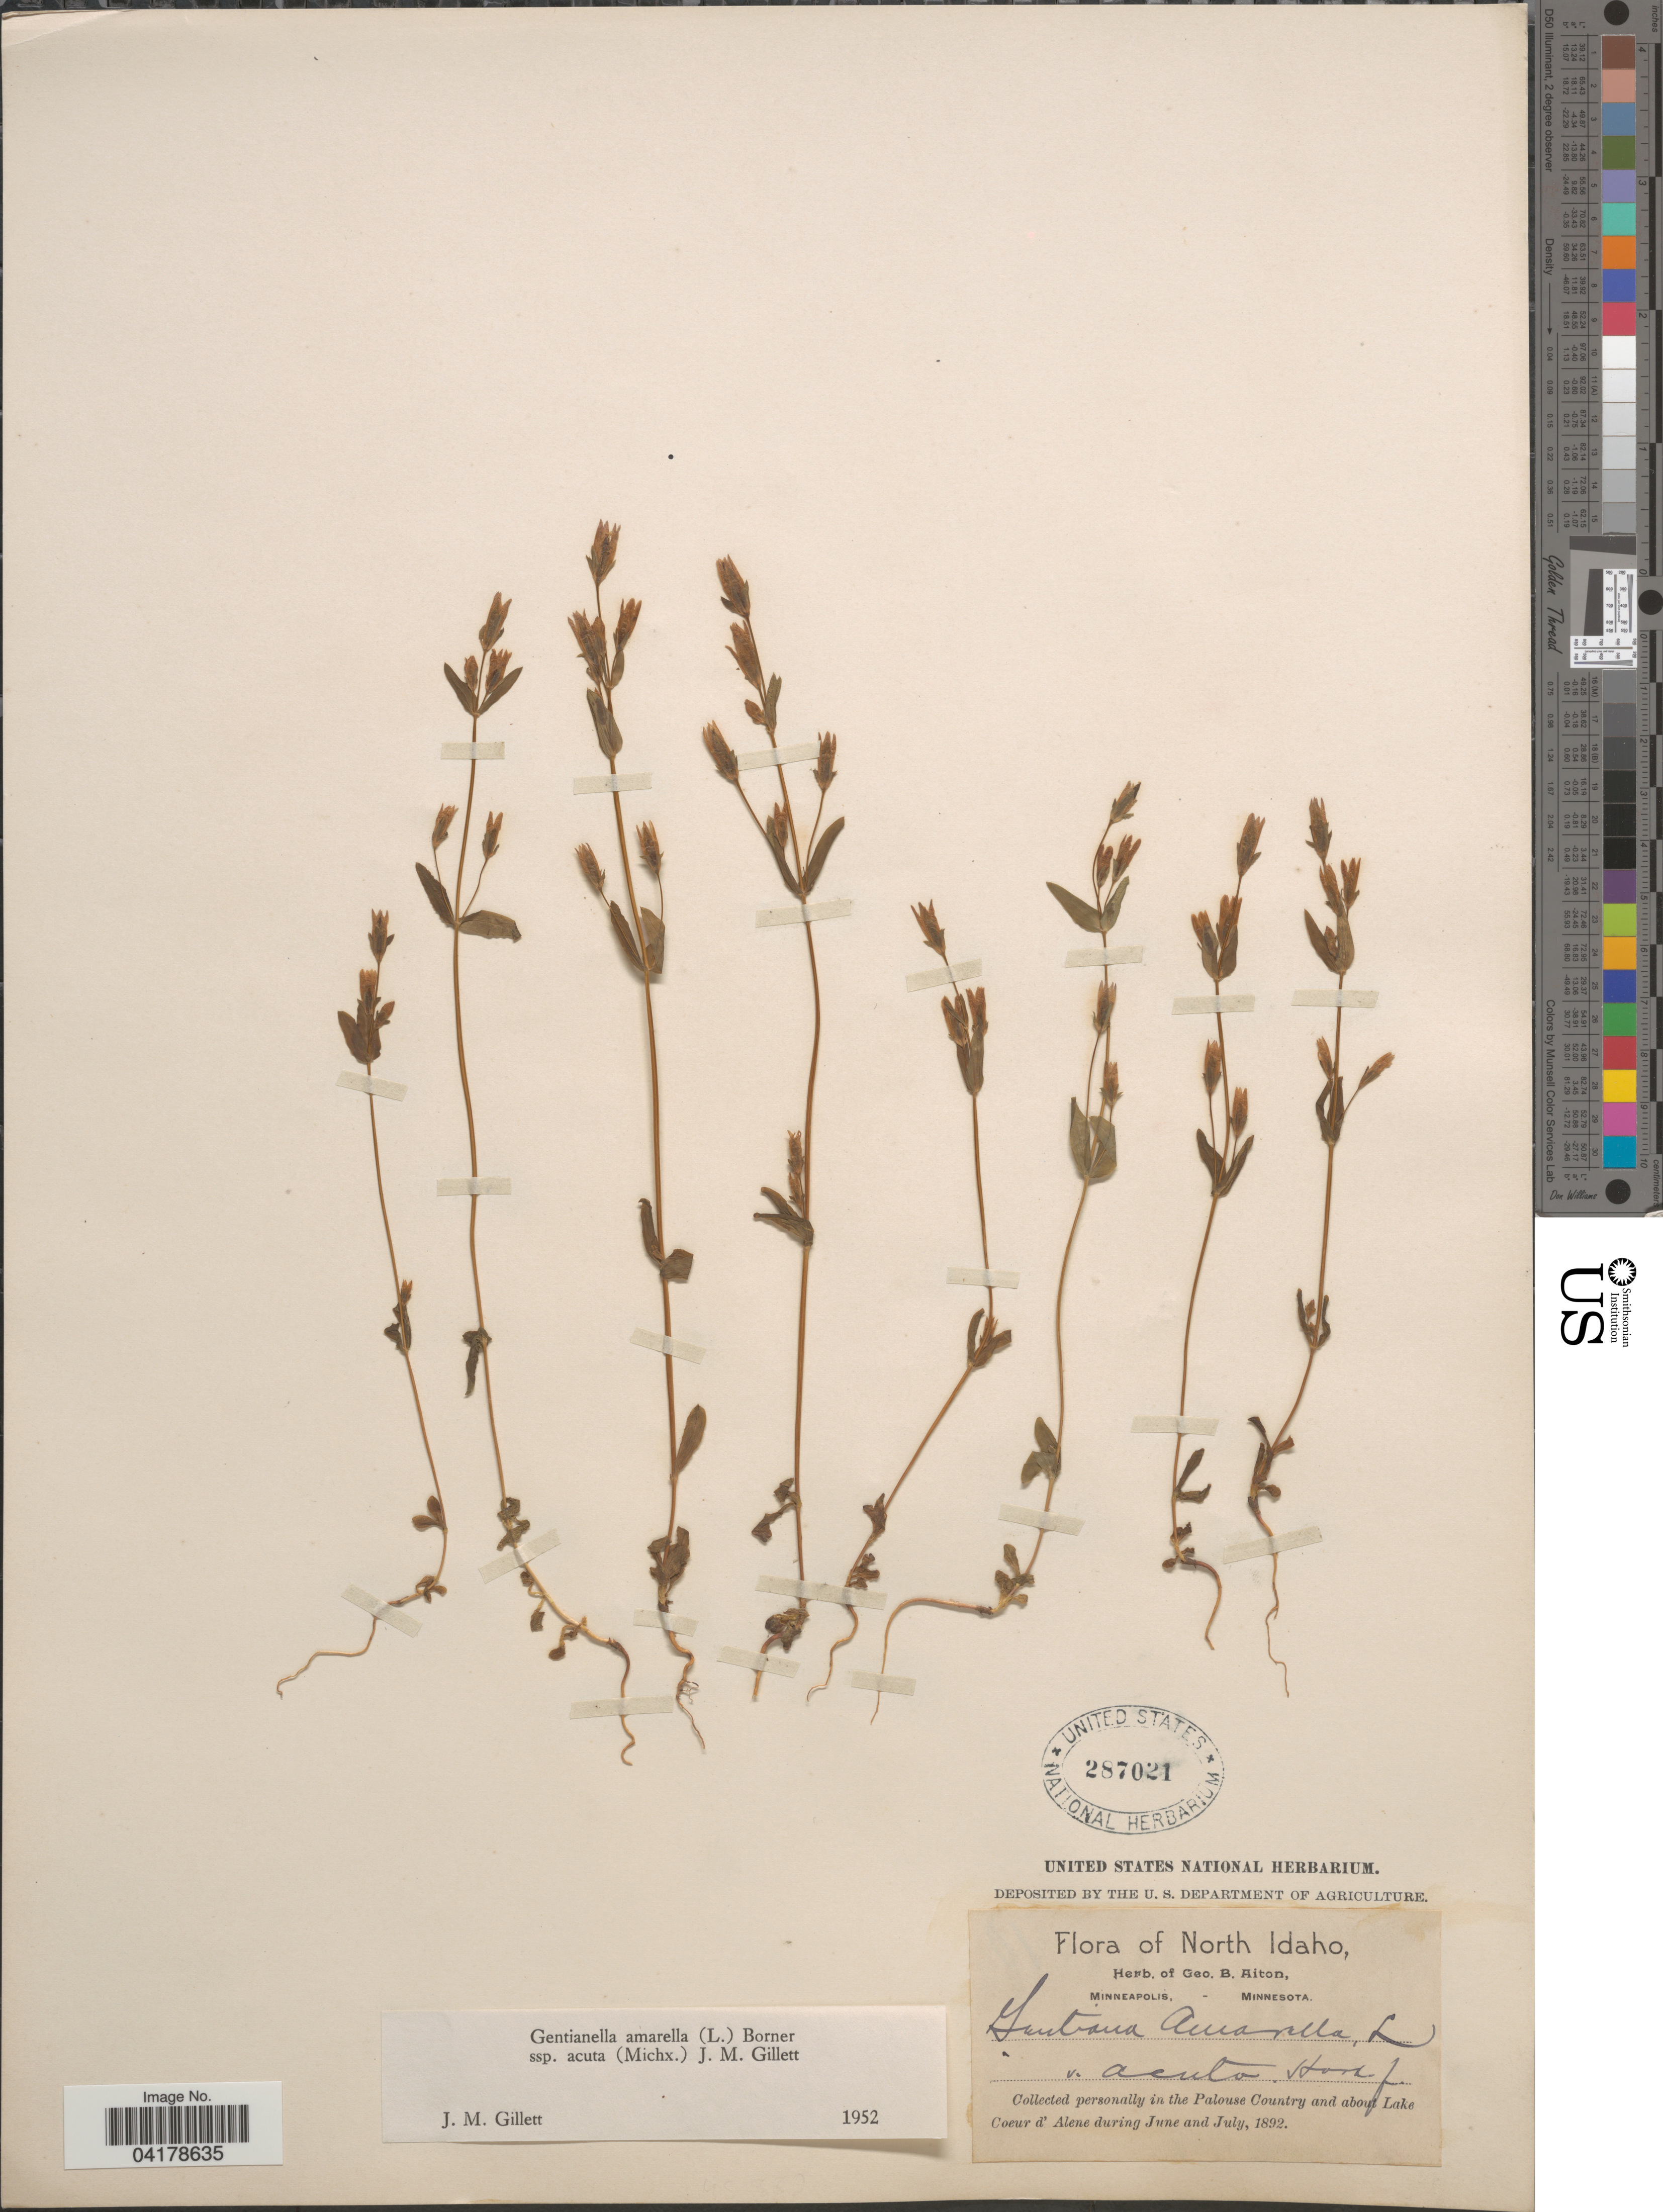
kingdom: Plantae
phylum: Tracheophyta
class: Magnoliopsida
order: Gentianales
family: Gentianaceae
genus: Gentianella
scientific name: Gentianella amarella subsp. acuta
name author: (Michx.) J.M. Gillett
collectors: ex herb. Geo. B. Aiton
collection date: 1892-06/1892-07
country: United States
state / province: Idaho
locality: North Idaho. In the Palouse Country and about Lake Coeur d' Alene.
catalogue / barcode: US 287021